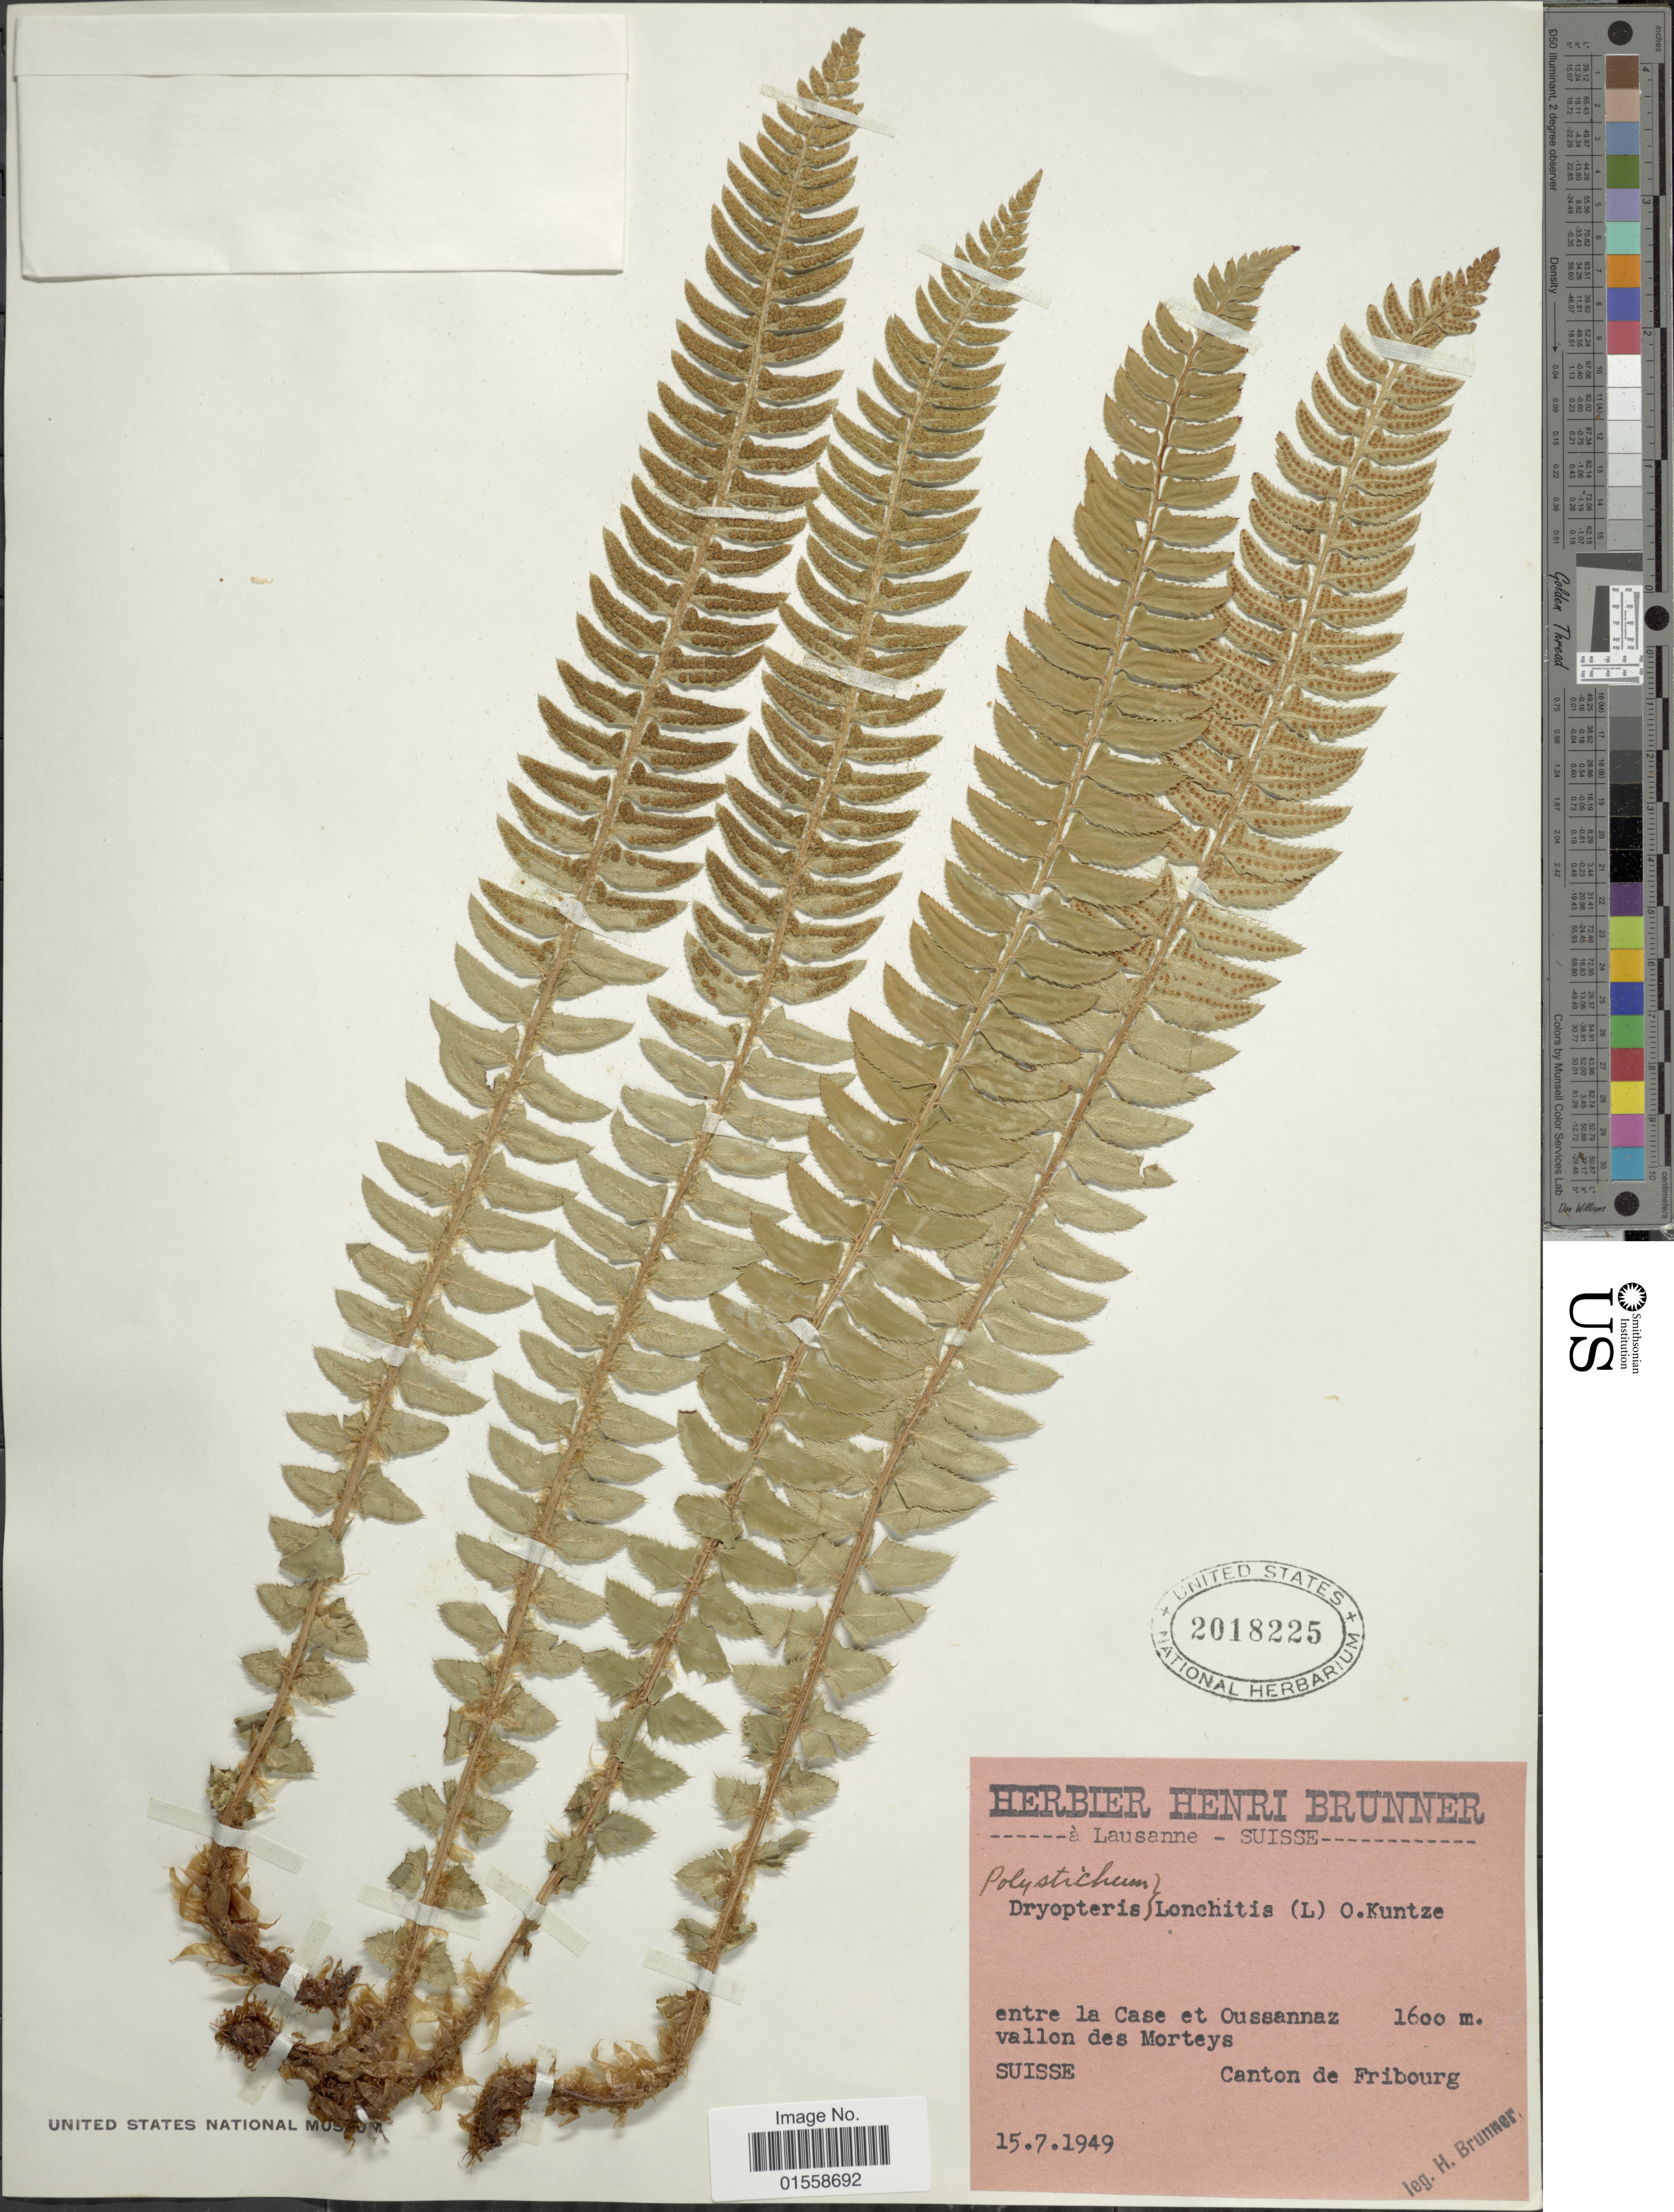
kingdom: Plantae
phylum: Tracheophyta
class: Polypodiopsida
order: Polypodiales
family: Dryopteridaceae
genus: Polystichum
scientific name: Polystichum lonchitis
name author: (Roth) L.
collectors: H. Brunner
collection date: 1949-07-15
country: Switzerland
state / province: Fribourg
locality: Entre la Case et Oussannaz vallon des Morteys. Canton de Fribourg, Suisse.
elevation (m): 1600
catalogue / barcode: US 2018225